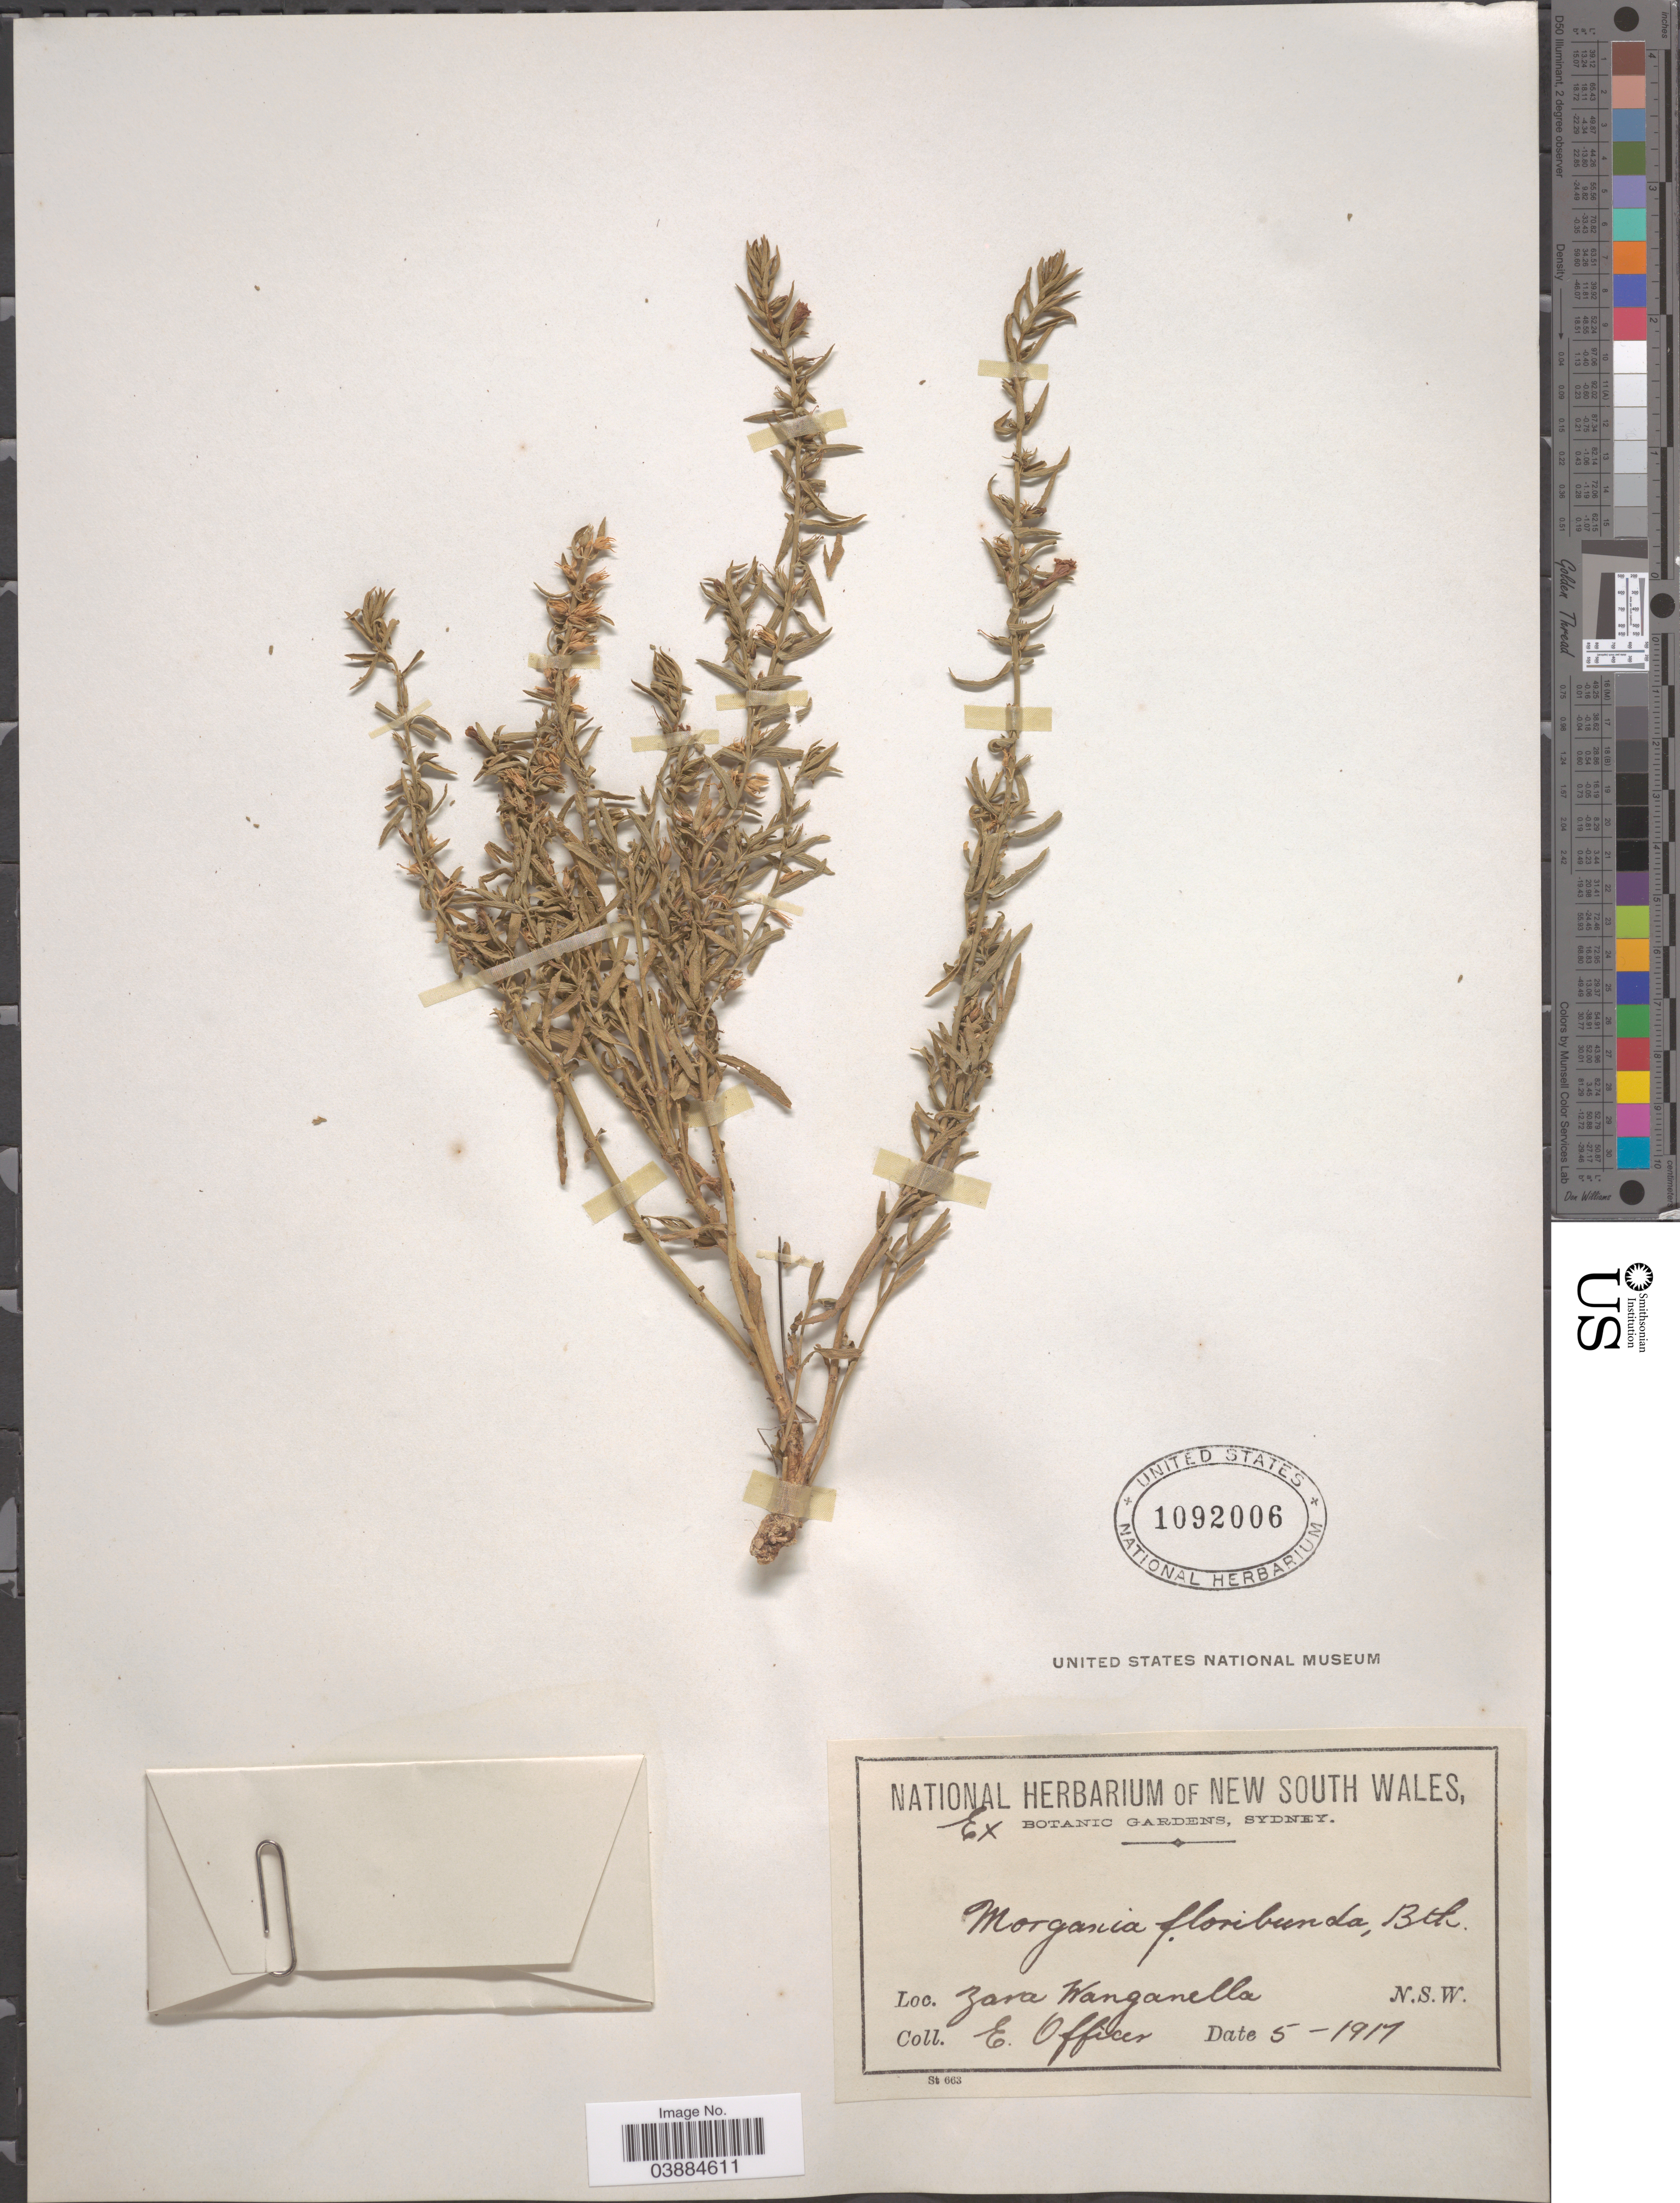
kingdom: Plantae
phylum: Tracheophyta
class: Magnoliopsida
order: Lamiales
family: Plantaginaceae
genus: Morgania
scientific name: Morgania floribunda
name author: Benth.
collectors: E. Officer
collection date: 1917-05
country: Australia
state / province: New South Wales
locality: Zara Wanganella.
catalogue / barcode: US 1092006